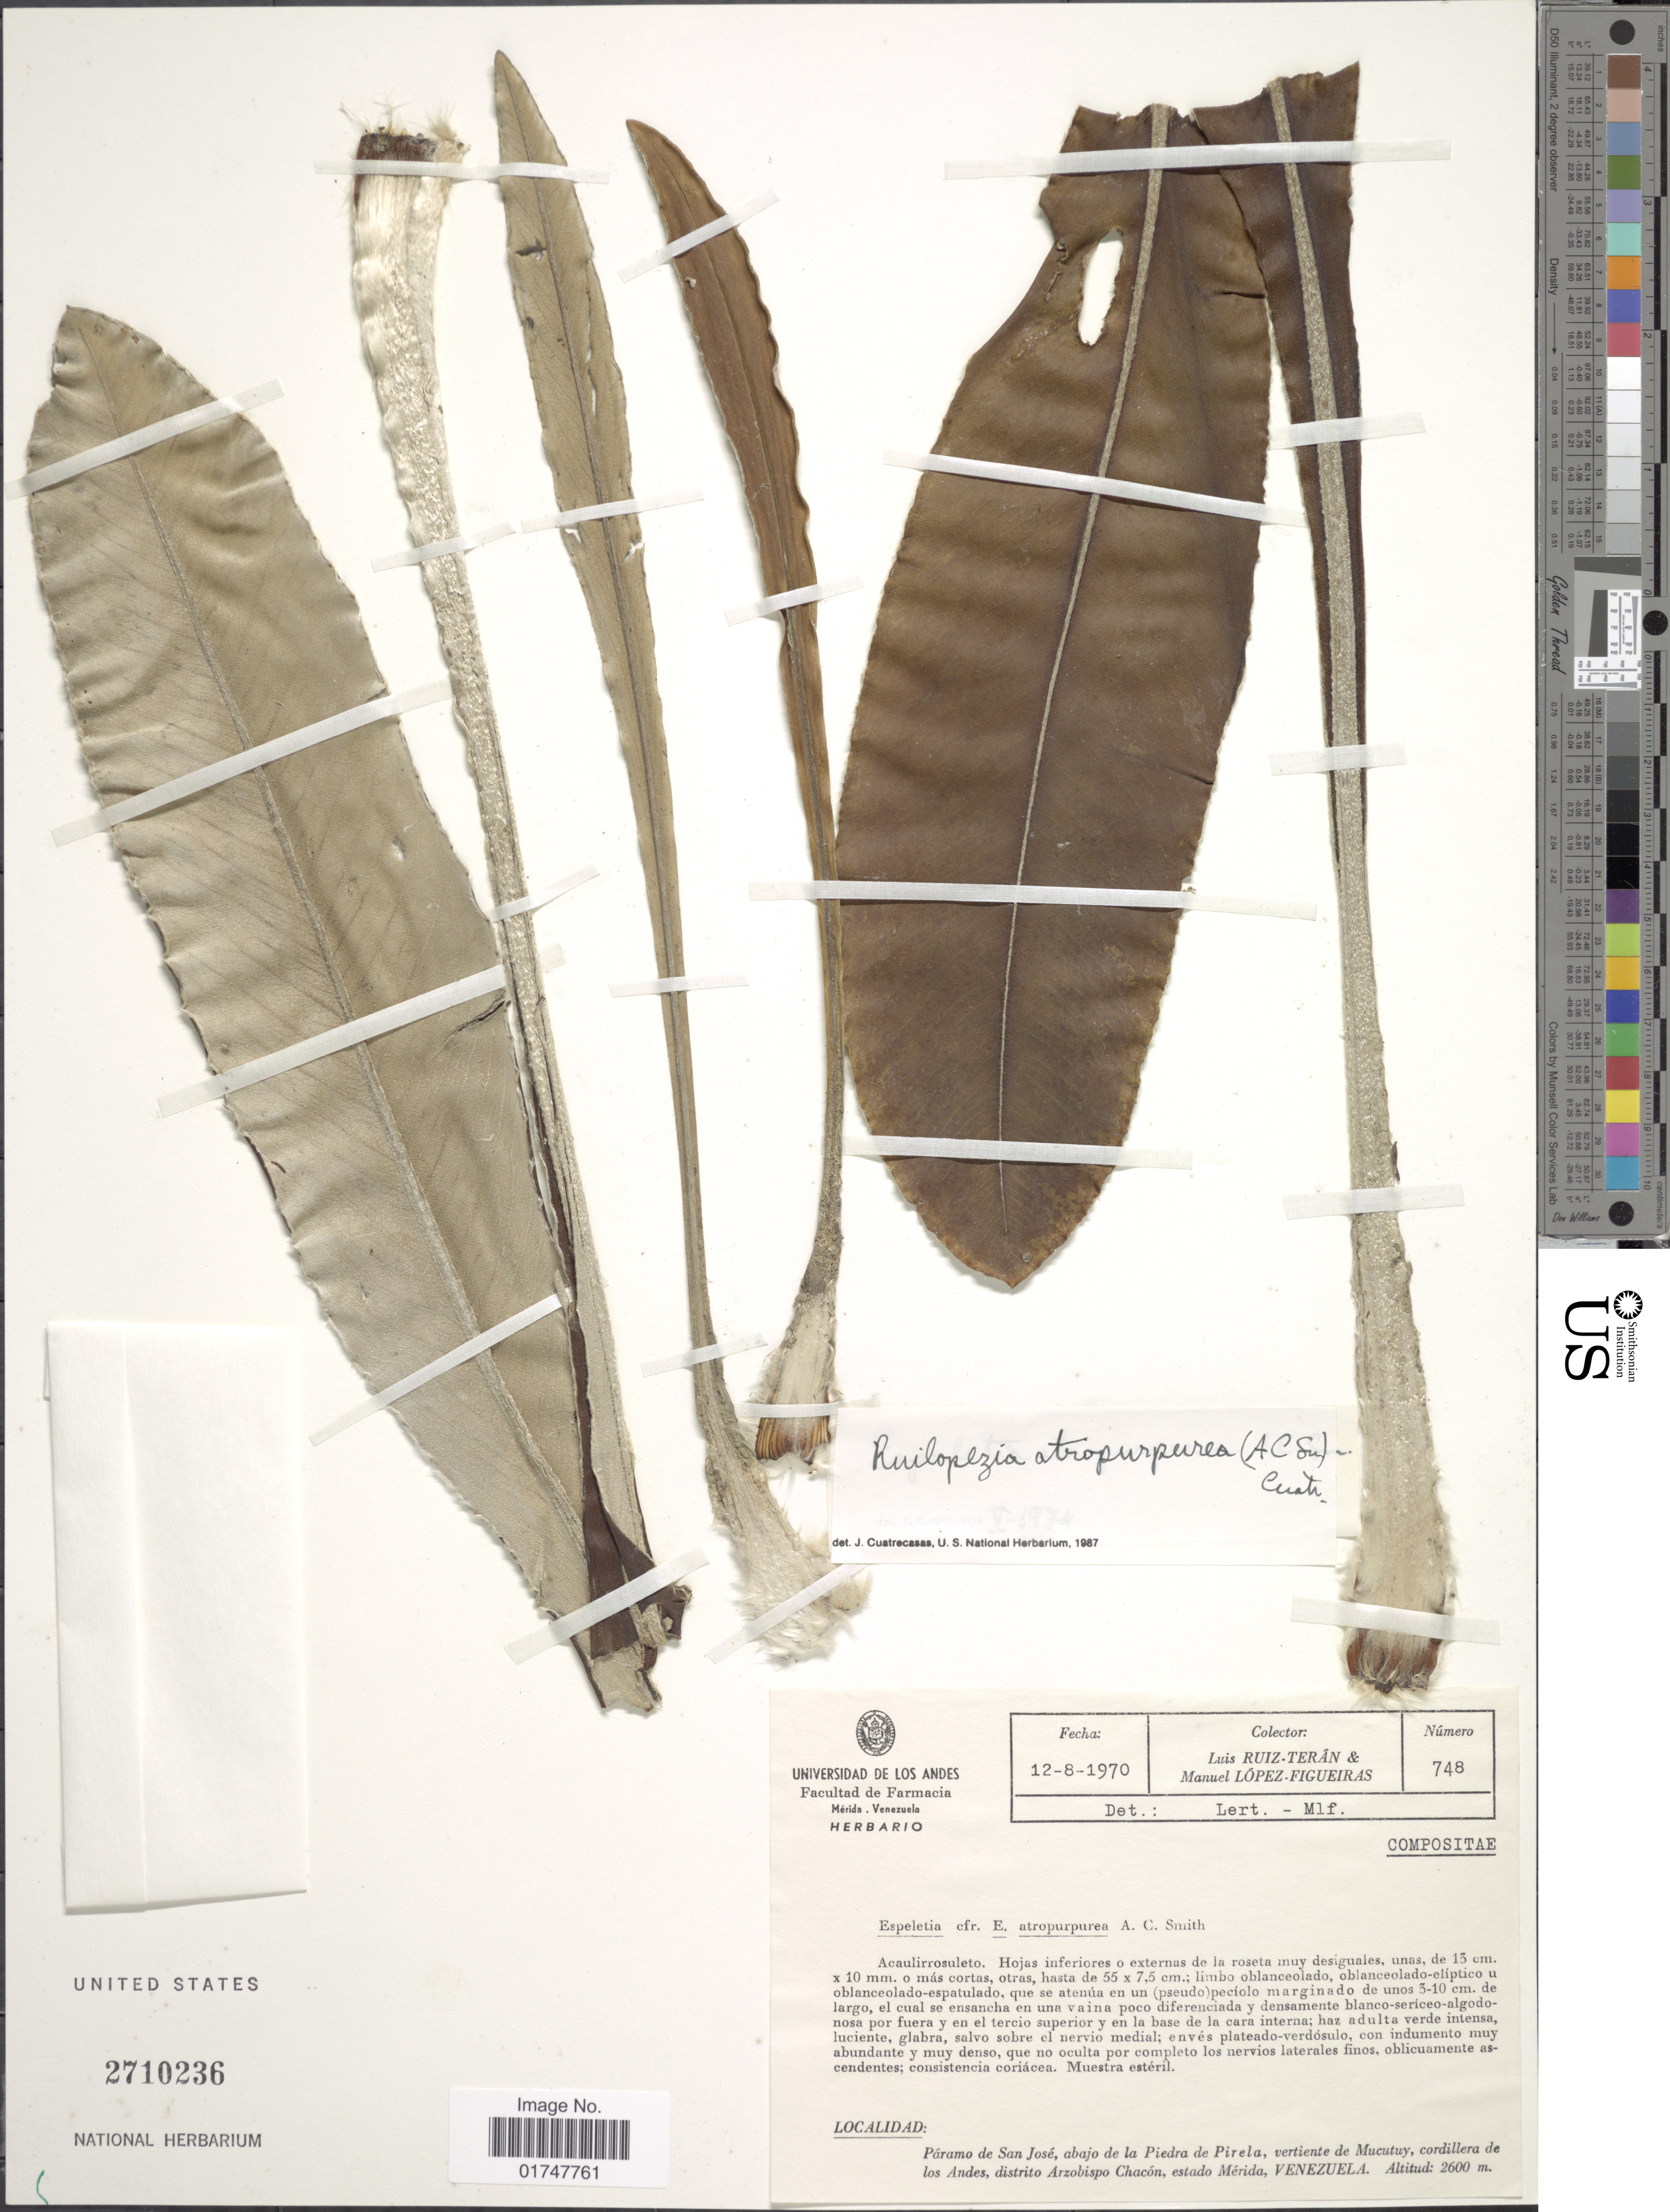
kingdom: Plantae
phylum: Tracheophyta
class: Magnoliopsida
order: Asterales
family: Asteraceae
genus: Ruilopezia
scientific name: Ruilopezia atropurpurea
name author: (A.C. Sm.) Cuatrec.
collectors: L. E. Ruíz-Terán & M. López Figueiras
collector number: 748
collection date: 1970-08-12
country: Venezuela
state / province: Mérida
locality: Páramo de San José, abajo de la Piedra de Pirela, vertiente de Mucutuy, cordillera de los Andes, distrito Arzobispo Chacón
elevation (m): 2600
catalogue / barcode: US 2710236